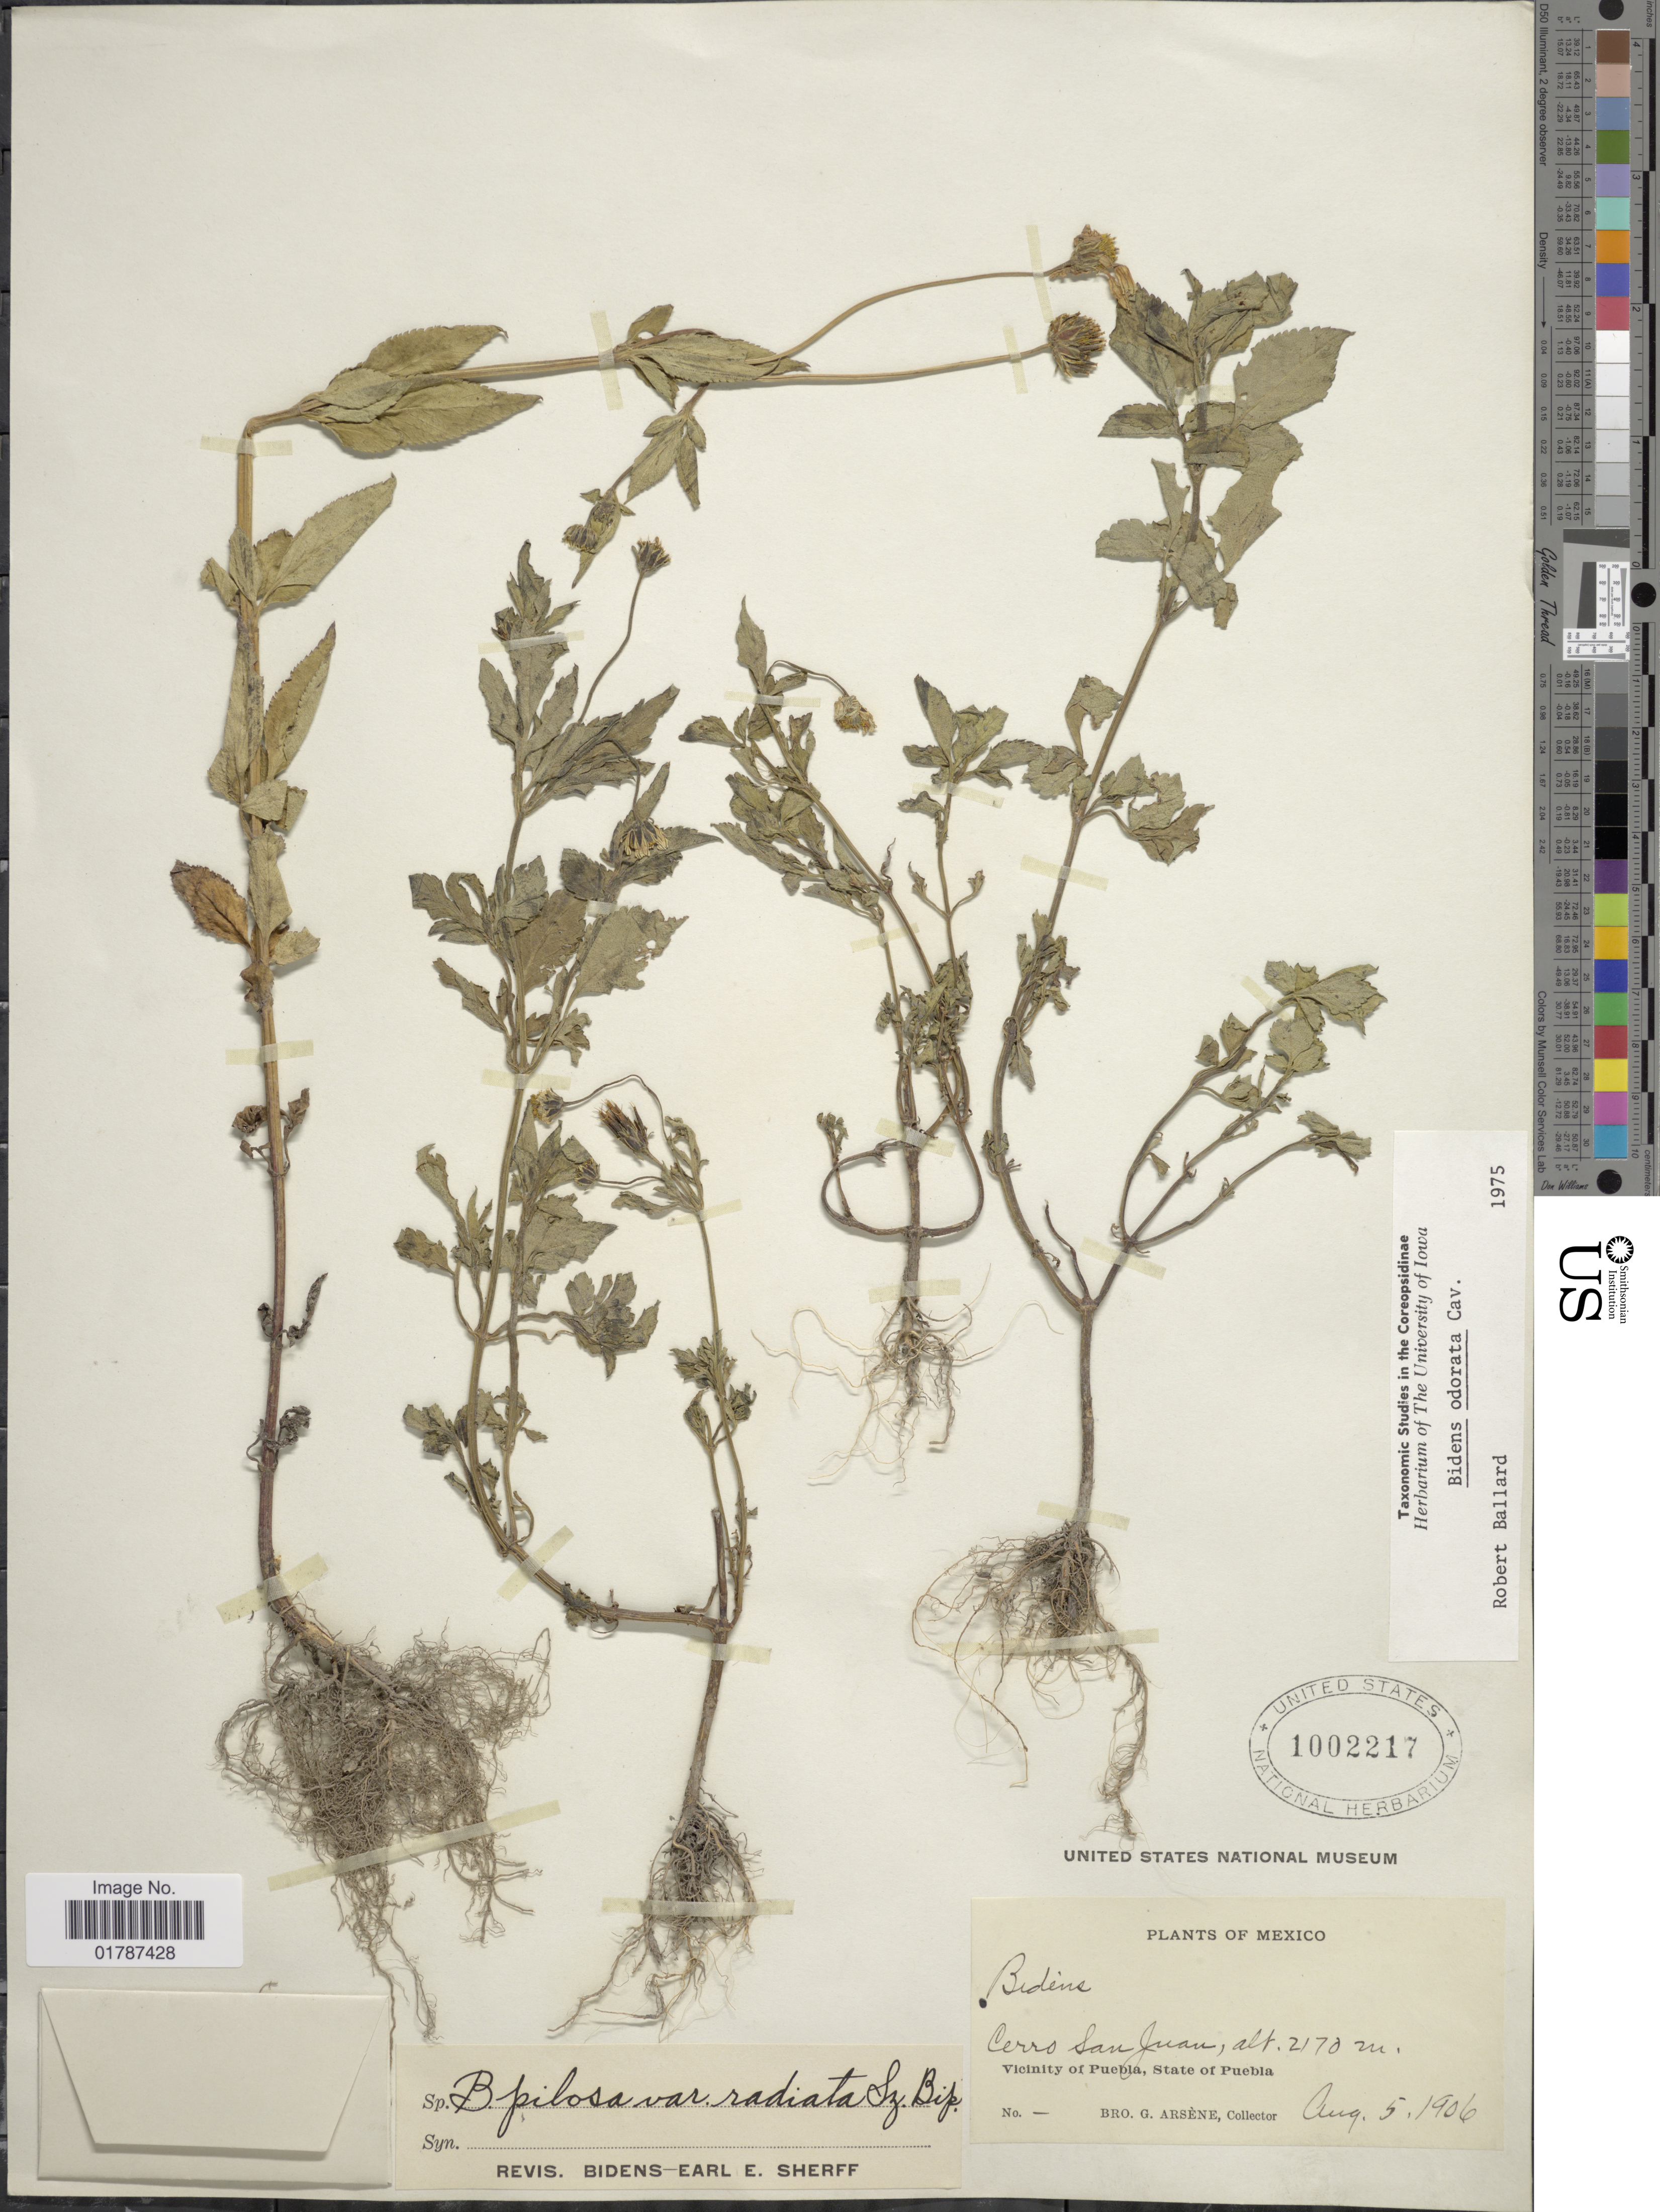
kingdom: Plantae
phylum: Tracheophyta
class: Magnoliopsida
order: Asterales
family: Asteraceae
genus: Bidens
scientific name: Bidens odorata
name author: Cav.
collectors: Bro. G. Arsène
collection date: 1906-08-05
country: Mexico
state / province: Puebla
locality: Cerro San Juan, Vicinity of Puebla, State of Puebla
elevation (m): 2170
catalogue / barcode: US 1002217